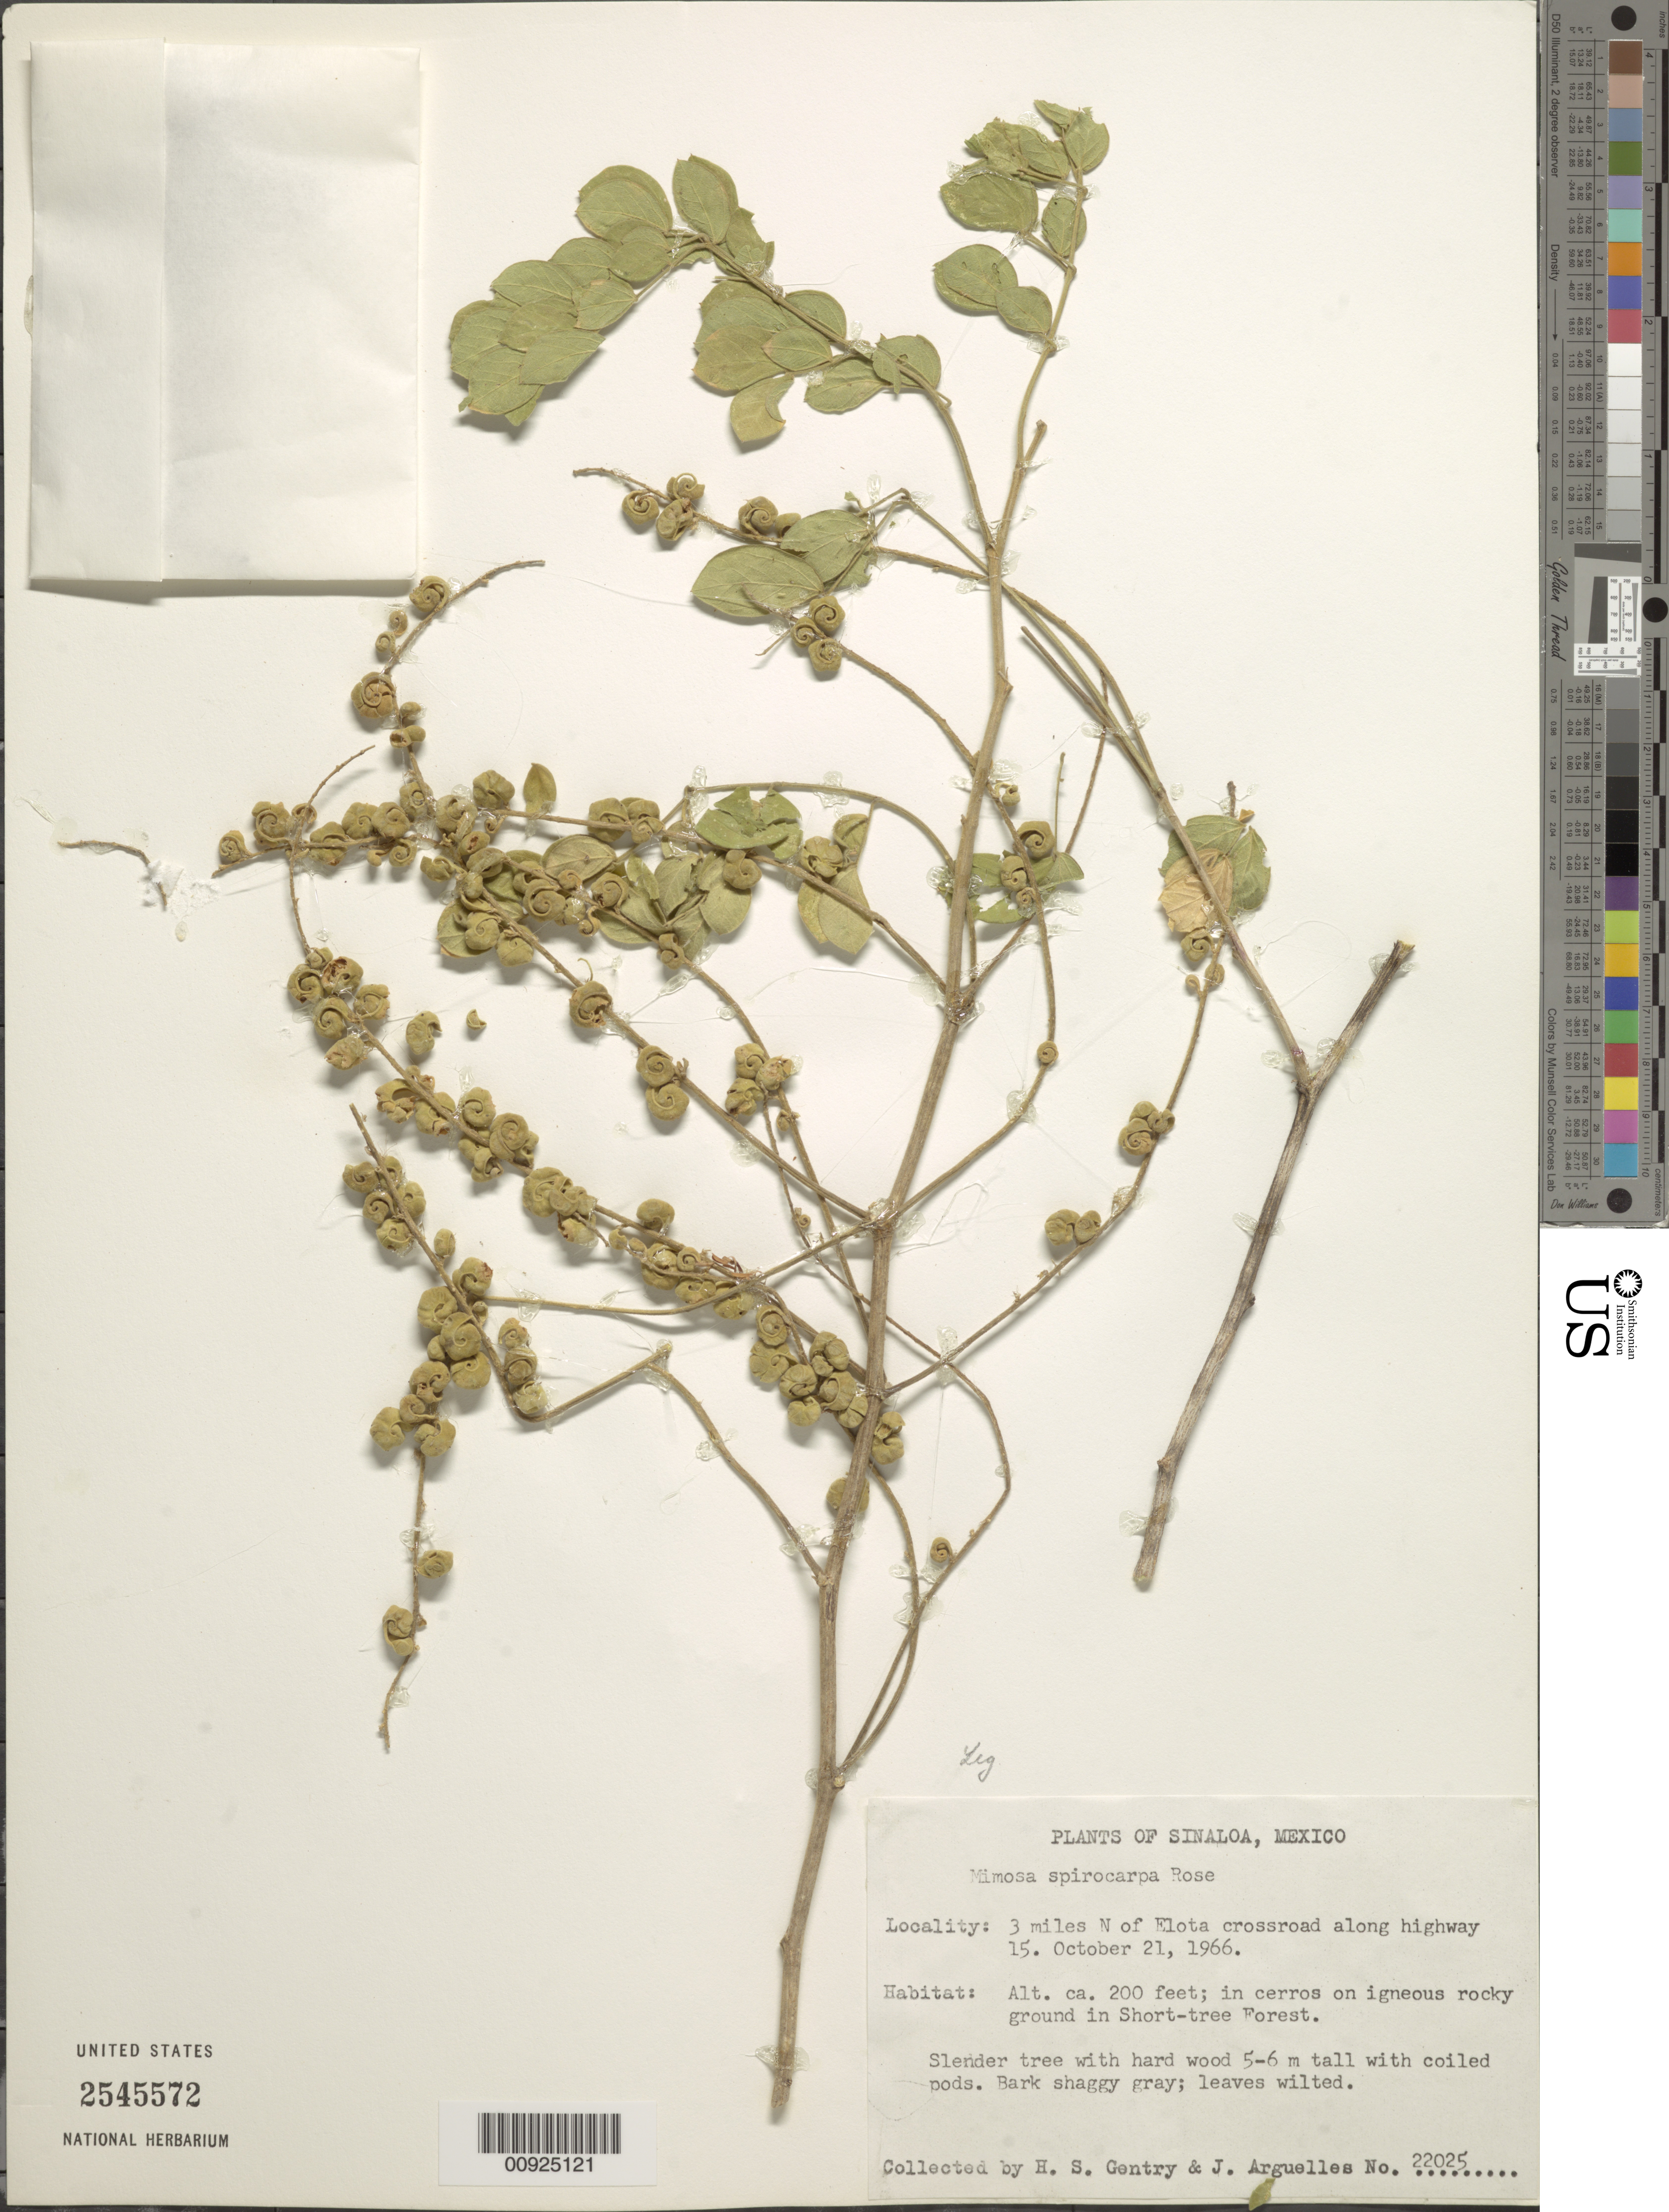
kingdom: Plantae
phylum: Tracheophyta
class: Magnoliopsida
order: Fabales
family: Fabaceae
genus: Mimosa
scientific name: Mimosa spirocarpa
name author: Rose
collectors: H. S. Gentry & J. Arguelles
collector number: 22025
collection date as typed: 21 Oct 1966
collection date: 1966-10-21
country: Mexico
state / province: Sinaloa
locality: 3 miles N of Elota crossroad along highway 15.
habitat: In cerros on igneous rocky ground in Short-tree Forest.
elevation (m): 61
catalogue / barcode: US 2545572